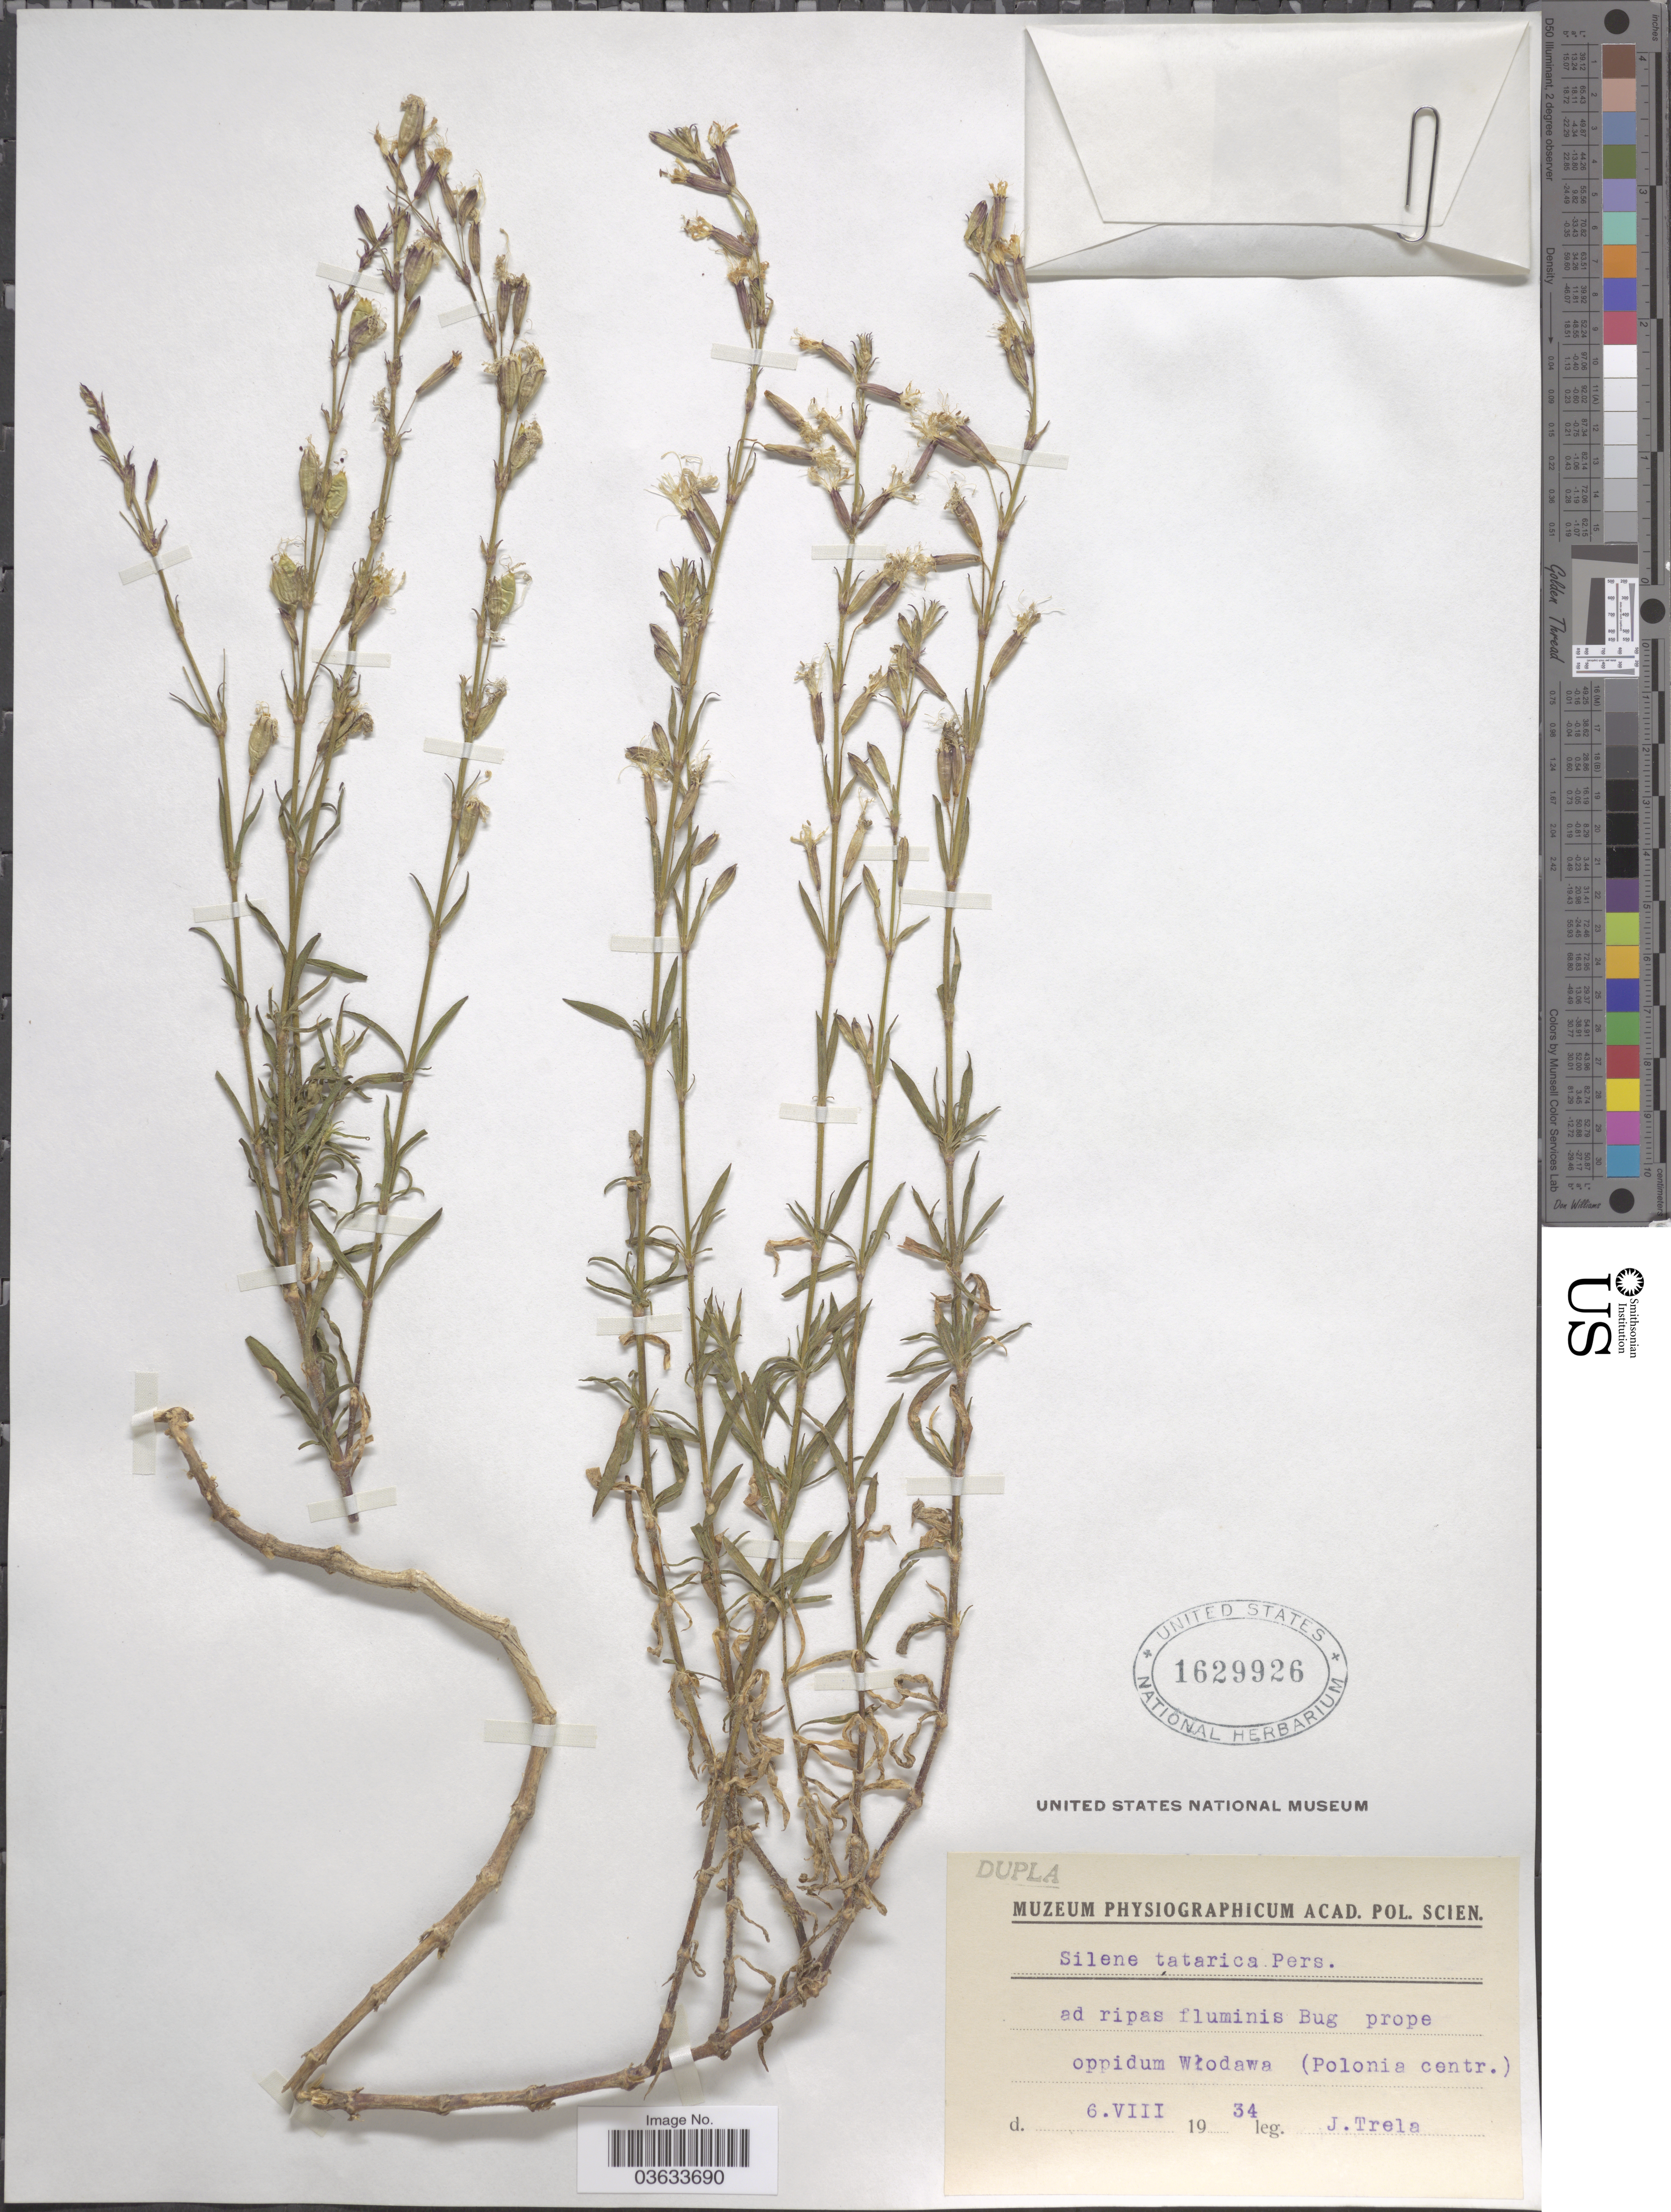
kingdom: Plantae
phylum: Tracheophyta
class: Magnoliopsida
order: Caryophyllales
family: Caryophyllaceae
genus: Silene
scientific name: Silene tatarica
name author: (L.) Pers.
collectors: J. Trela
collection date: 1934-08-06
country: Poland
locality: Ad ripas fluminis Bug prope oppidum Wlodawa (Polonia centr.).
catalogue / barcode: US 1629926